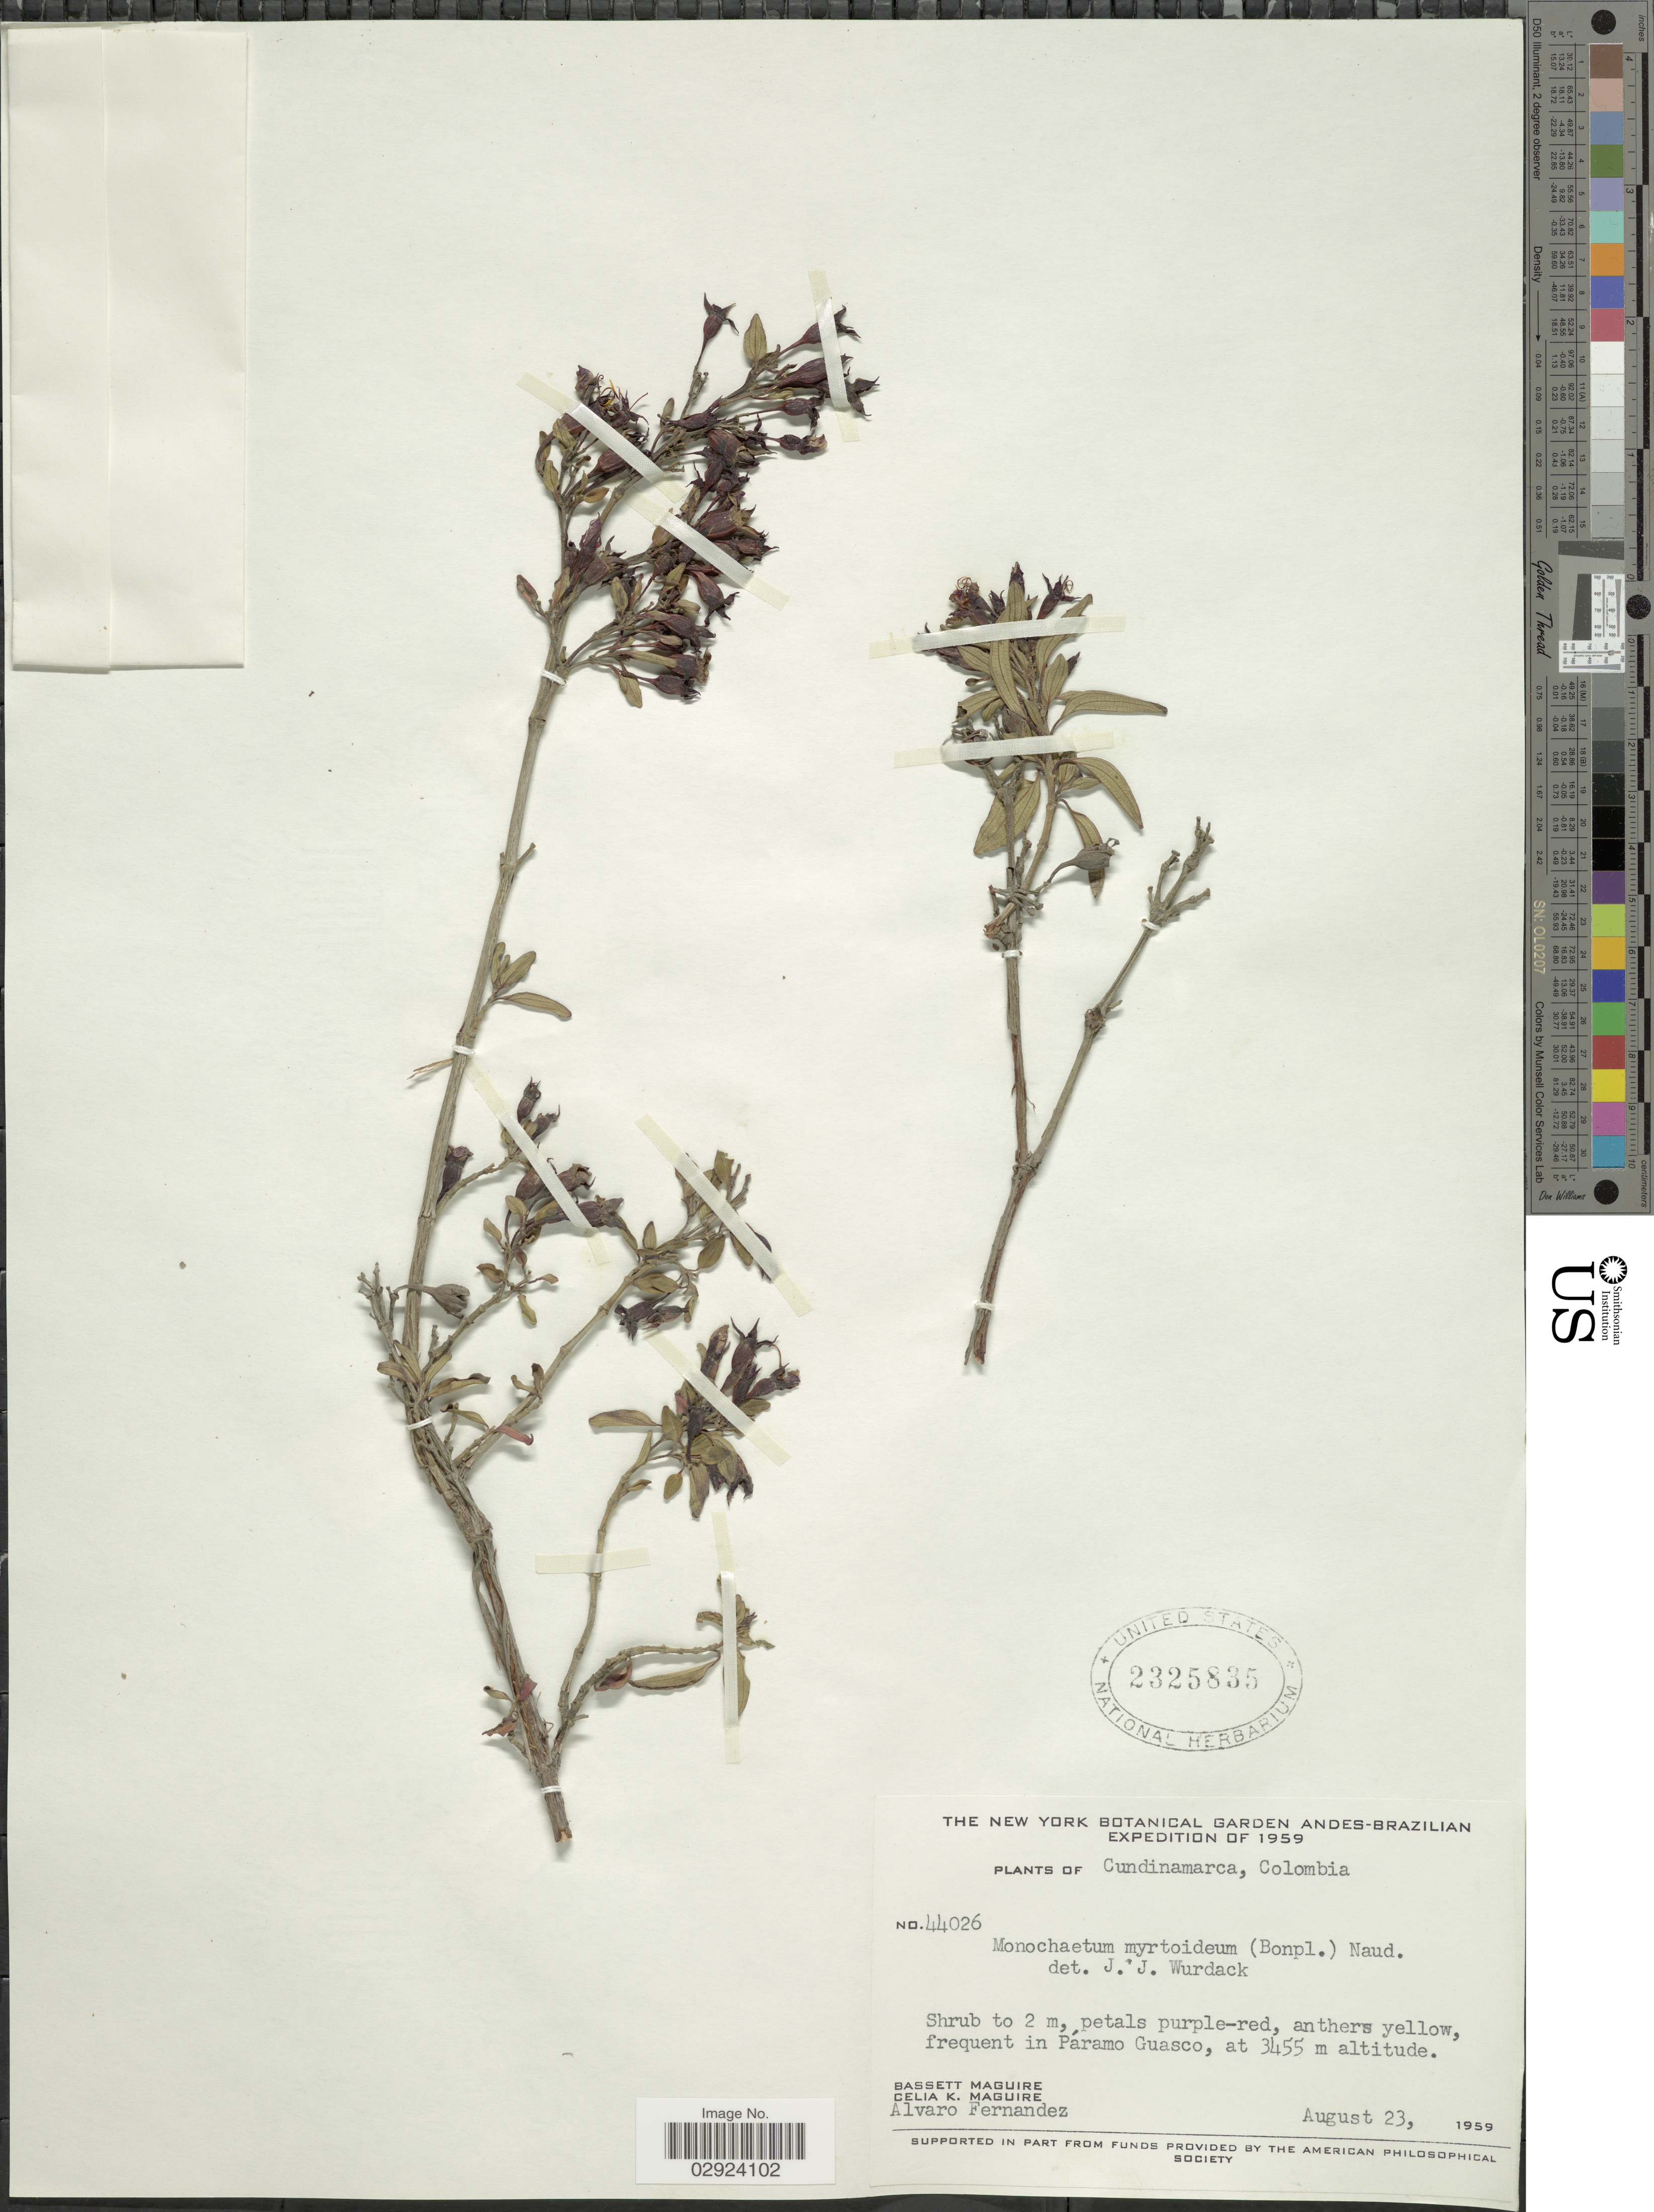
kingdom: Plantae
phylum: Tracheophyta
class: Magnoliopsida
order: Myrtales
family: Melastomataceae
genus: Monochaetum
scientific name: Monochaetum myrtoideum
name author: Naudin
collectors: B. Maguire, C. K. Maguire & A. Fernandez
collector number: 44026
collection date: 1959-08-23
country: Colombia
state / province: Cundinamarca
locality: Frequent in Páramo Guasco.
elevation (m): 3455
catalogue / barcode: US 2325835